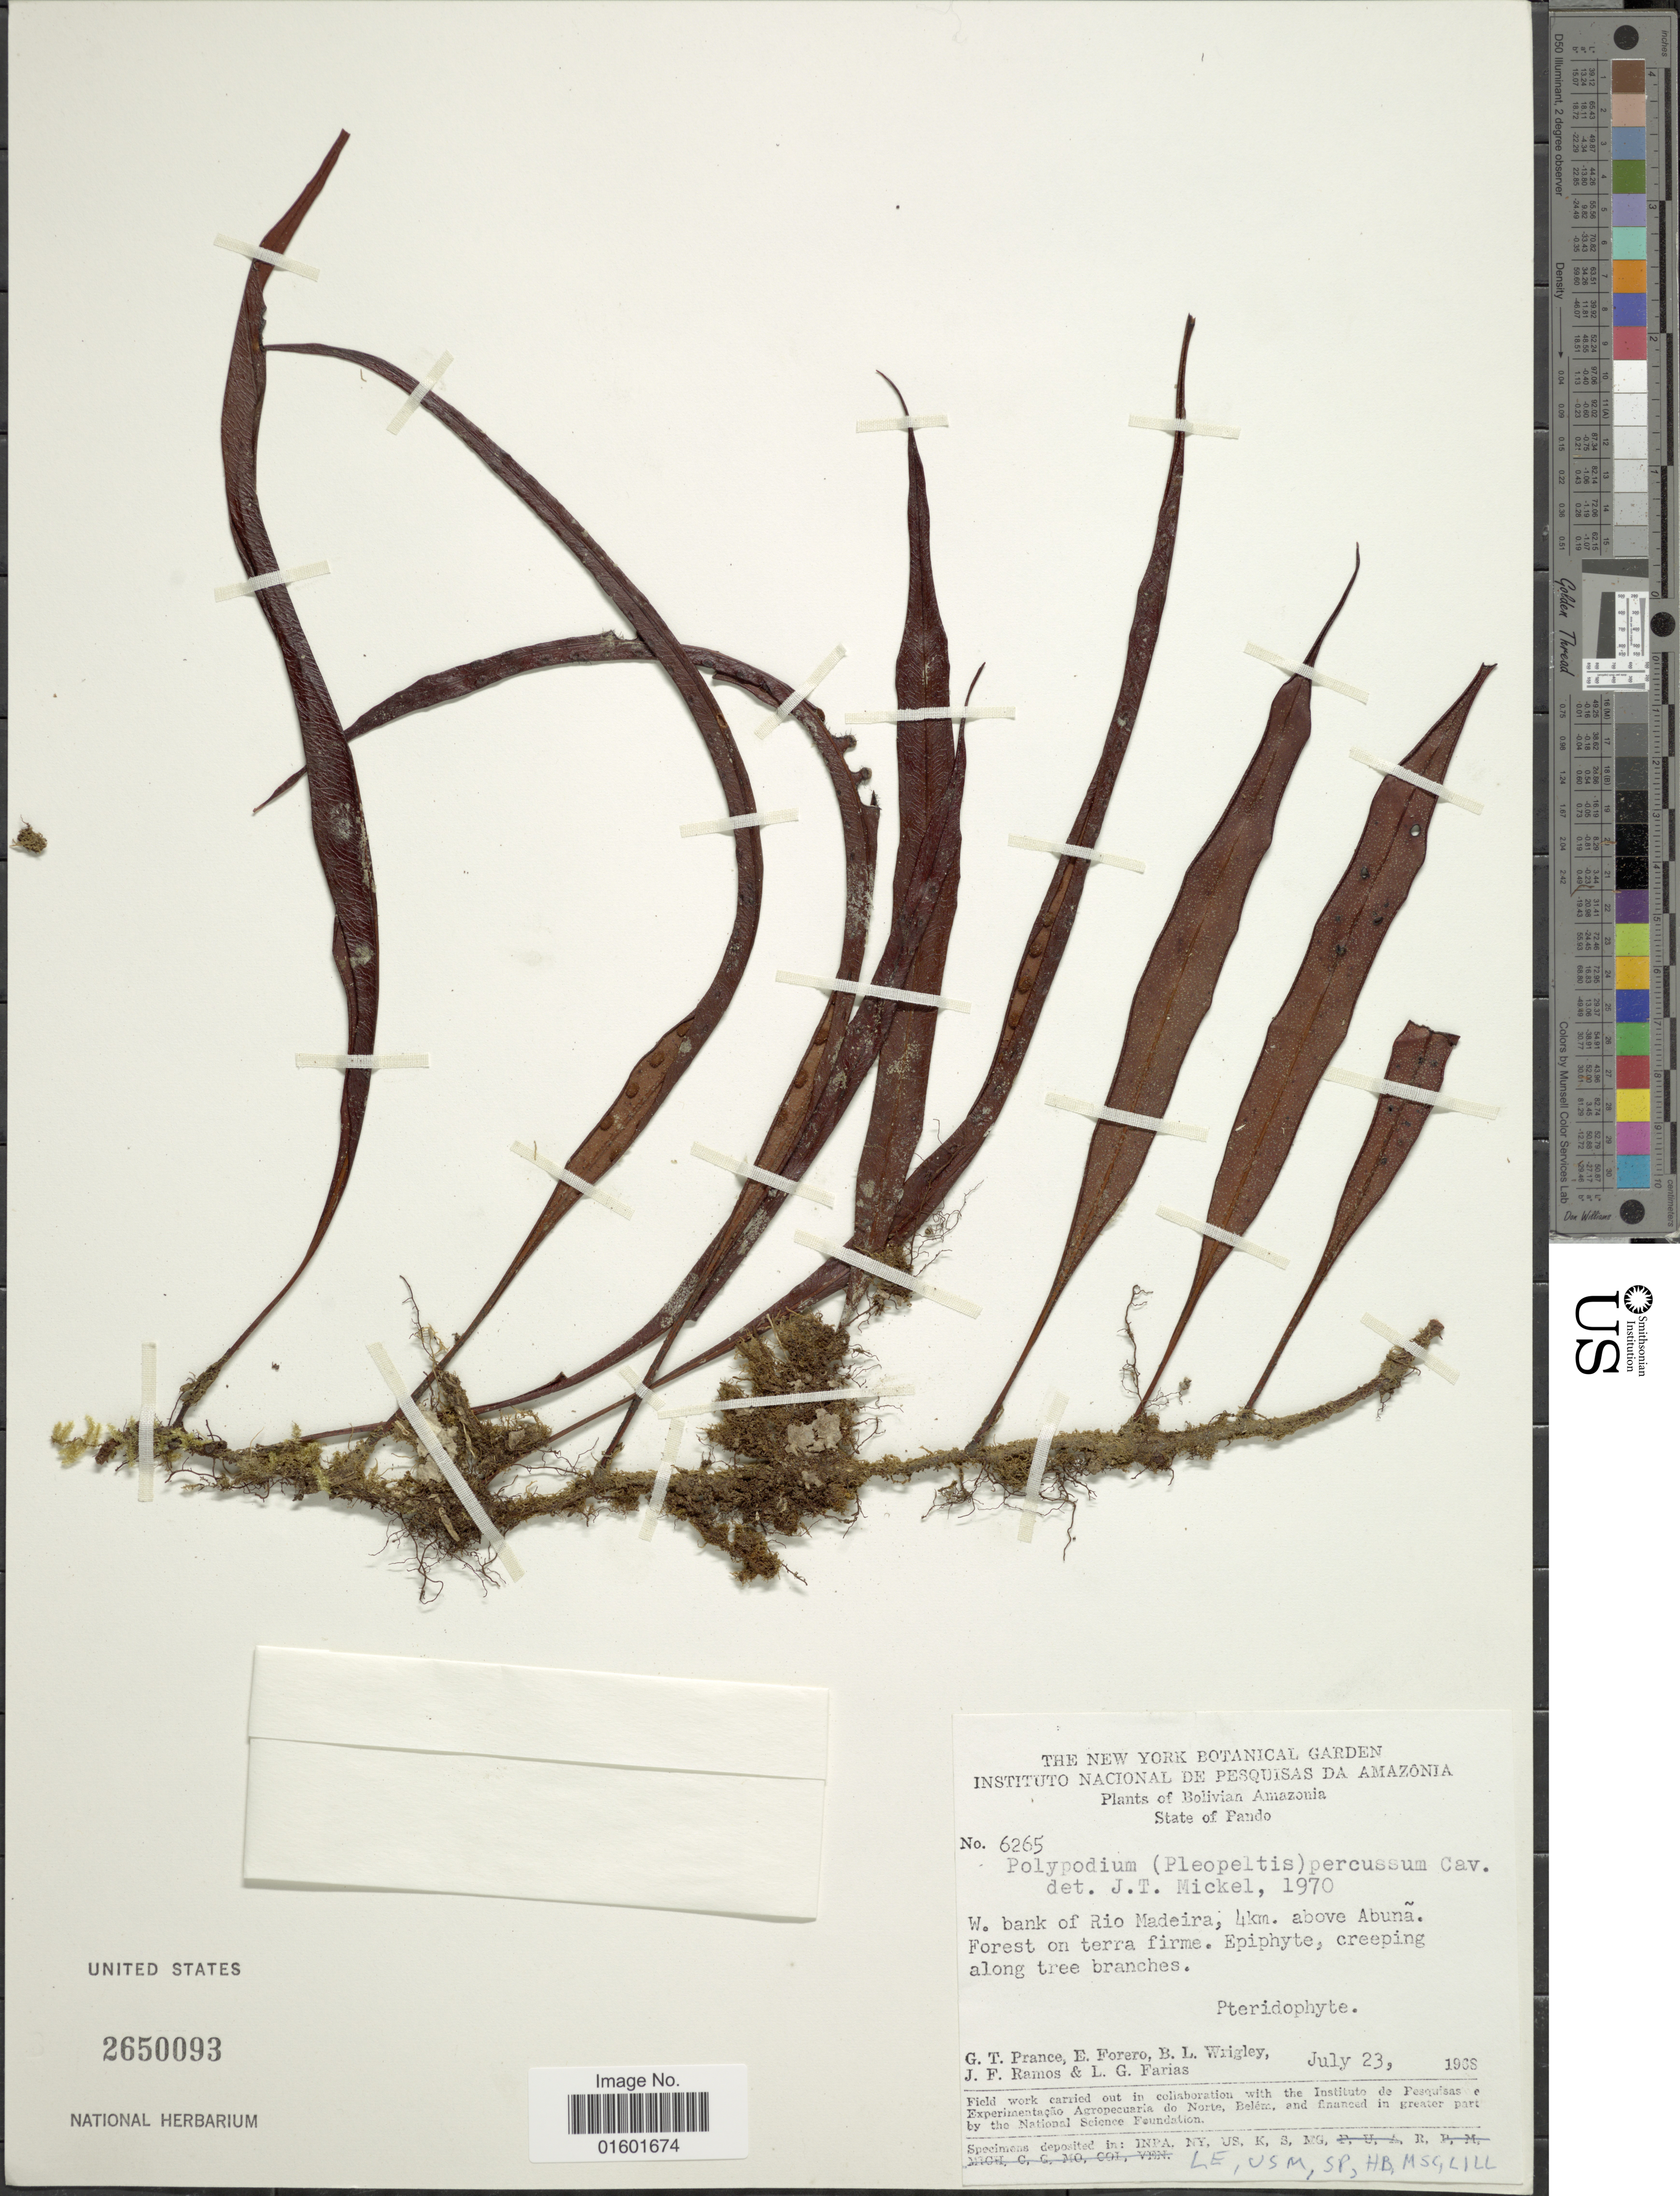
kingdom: Plantae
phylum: Tracheophyta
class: Polypodiopsida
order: Polypodiales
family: Polypodiaceae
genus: Microgramma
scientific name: Microgramma percussa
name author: (Cav.) de la Sota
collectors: G. T. Prance, E. Forero, B. L. Wrigley, J. F. Ramos & L. G. Farias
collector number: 6265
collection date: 1938-07-23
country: Bolivia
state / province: Pando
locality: W. bank of Rio Madeira, 4 km. above Abuna. Bolivian Amazonia.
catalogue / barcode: US 2650093